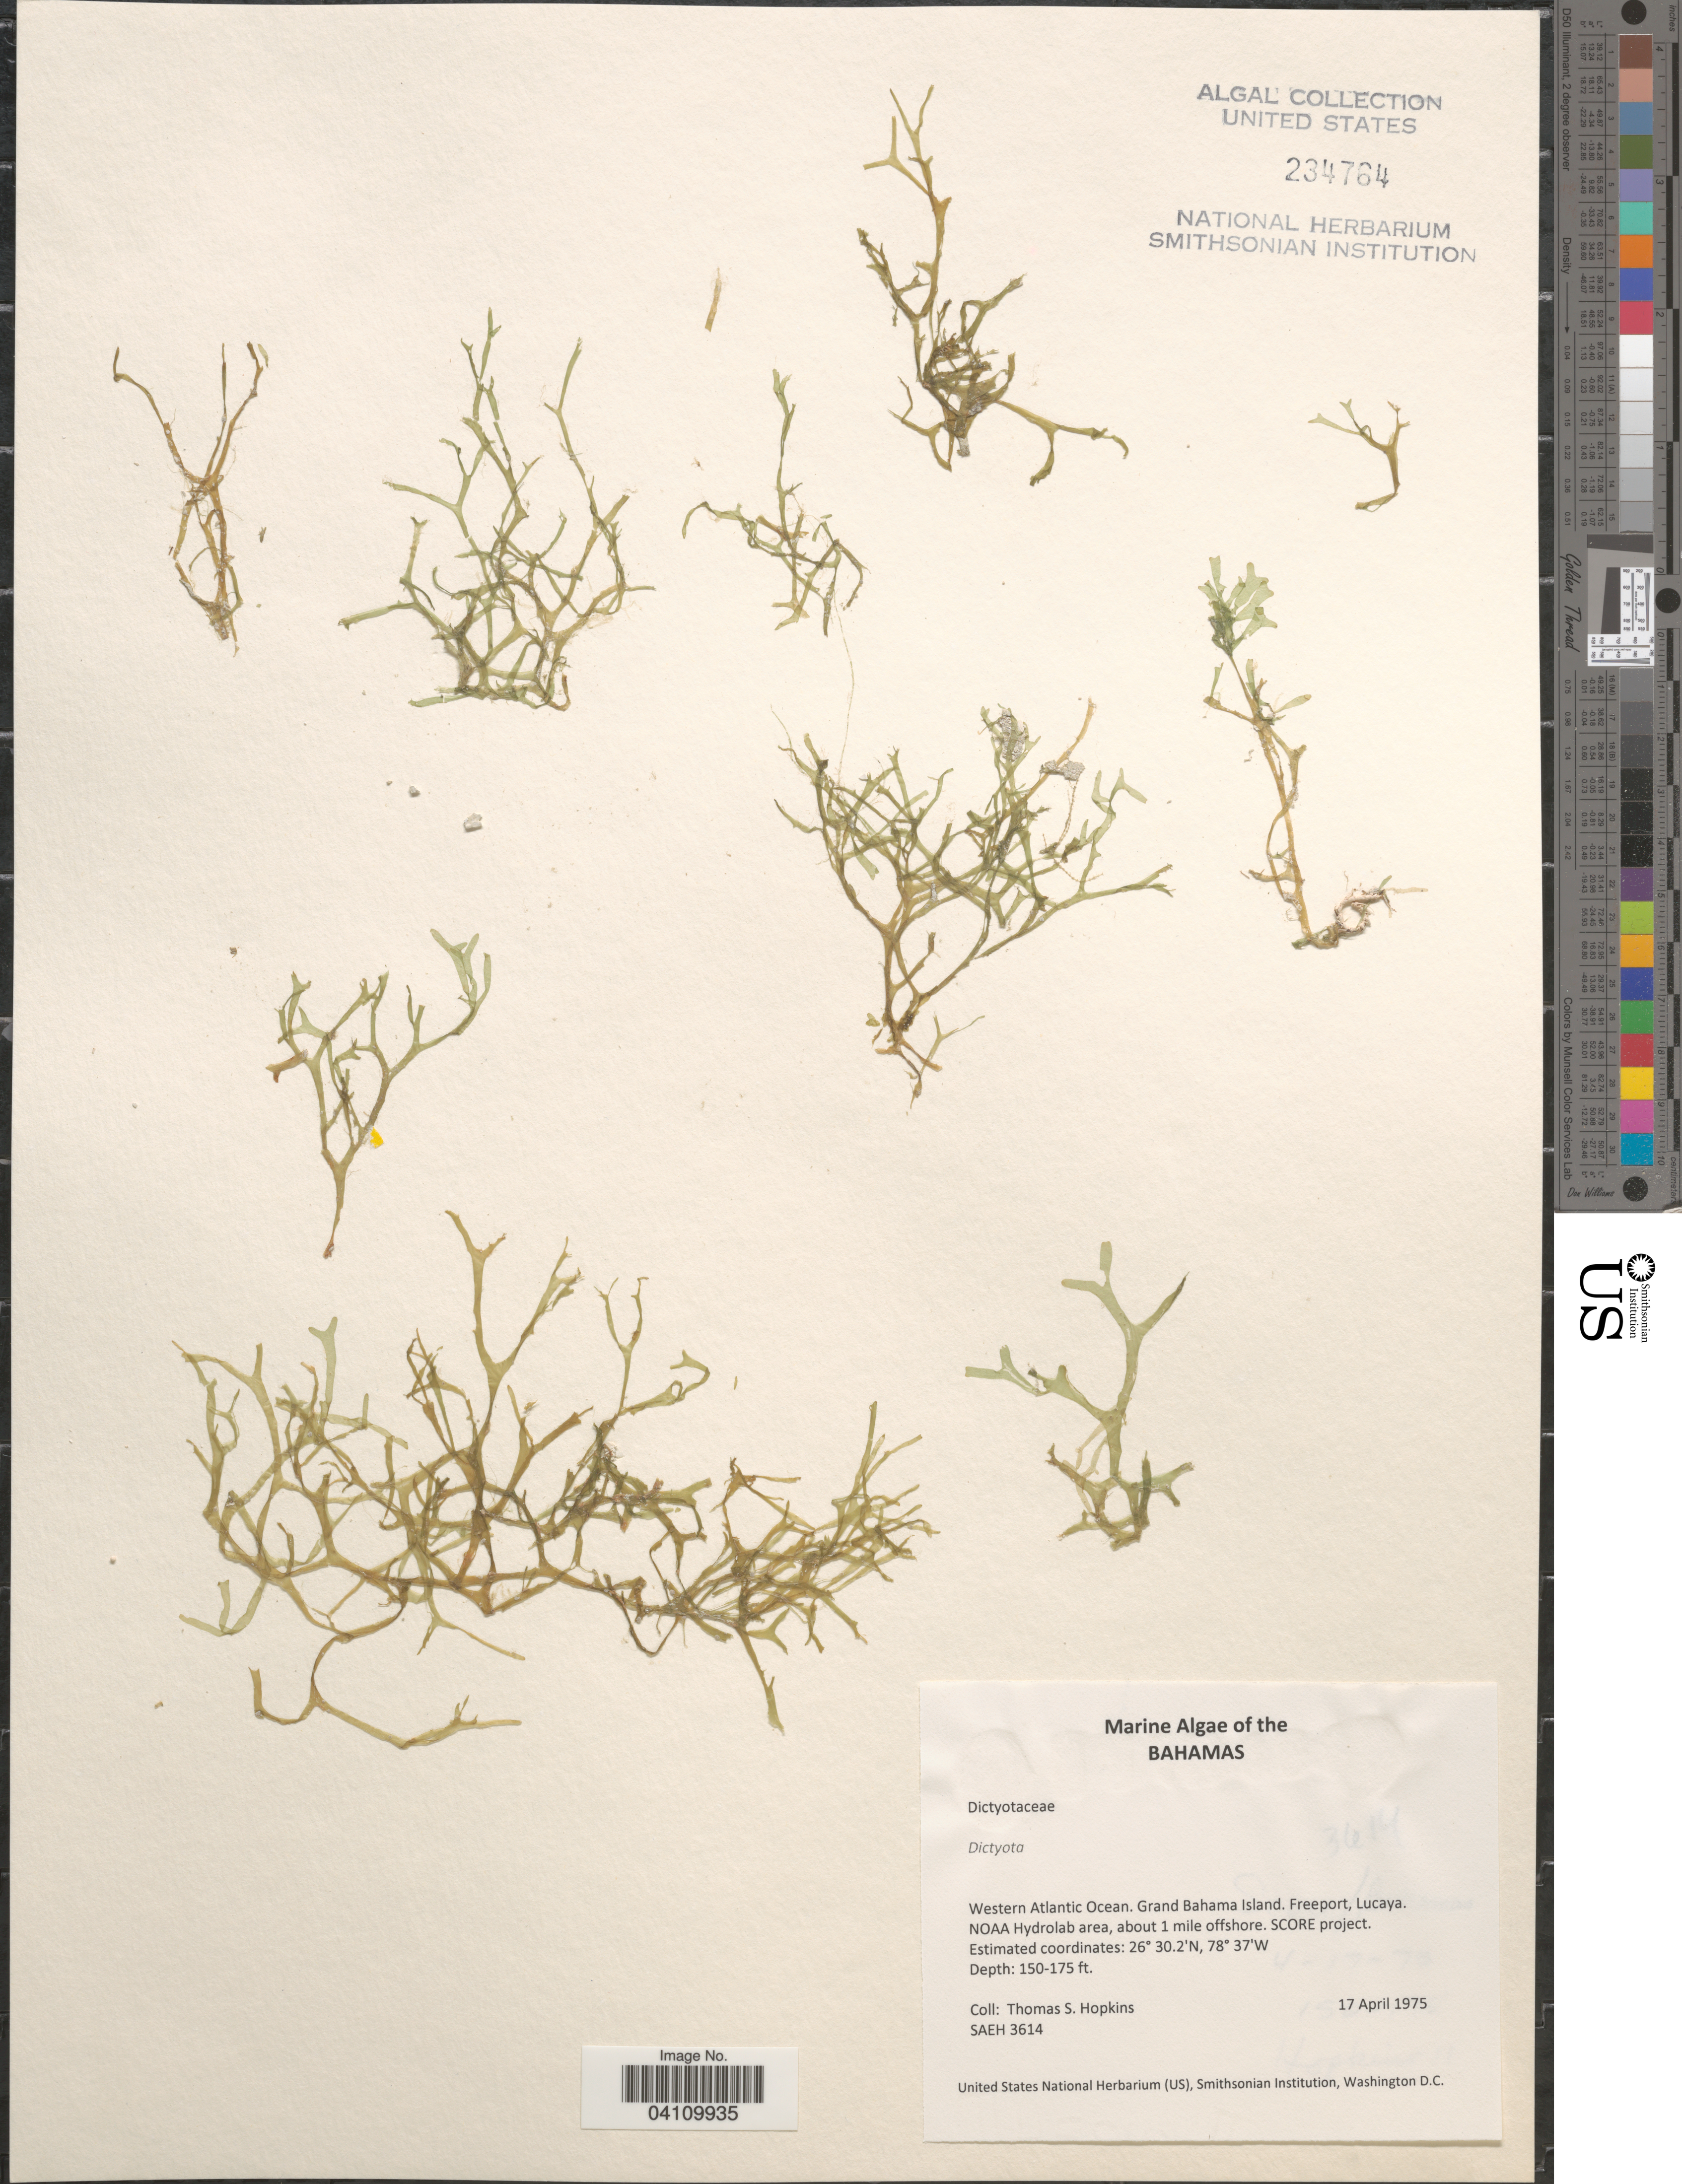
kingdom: Chromista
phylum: Ochrophyta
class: Phaeophyceae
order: Dictyotales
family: Dictyotaceae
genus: Dictyota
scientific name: Dictyota sp.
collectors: T. Hopkins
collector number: SAEH 3614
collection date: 1975-04-17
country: Bahamas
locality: Western Atlantic Ocean. Grand Bahama Island. Freeport, Lucaya. NOAA Hydrolab area, about 1 mile offshore. SCORE project.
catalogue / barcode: US 234764